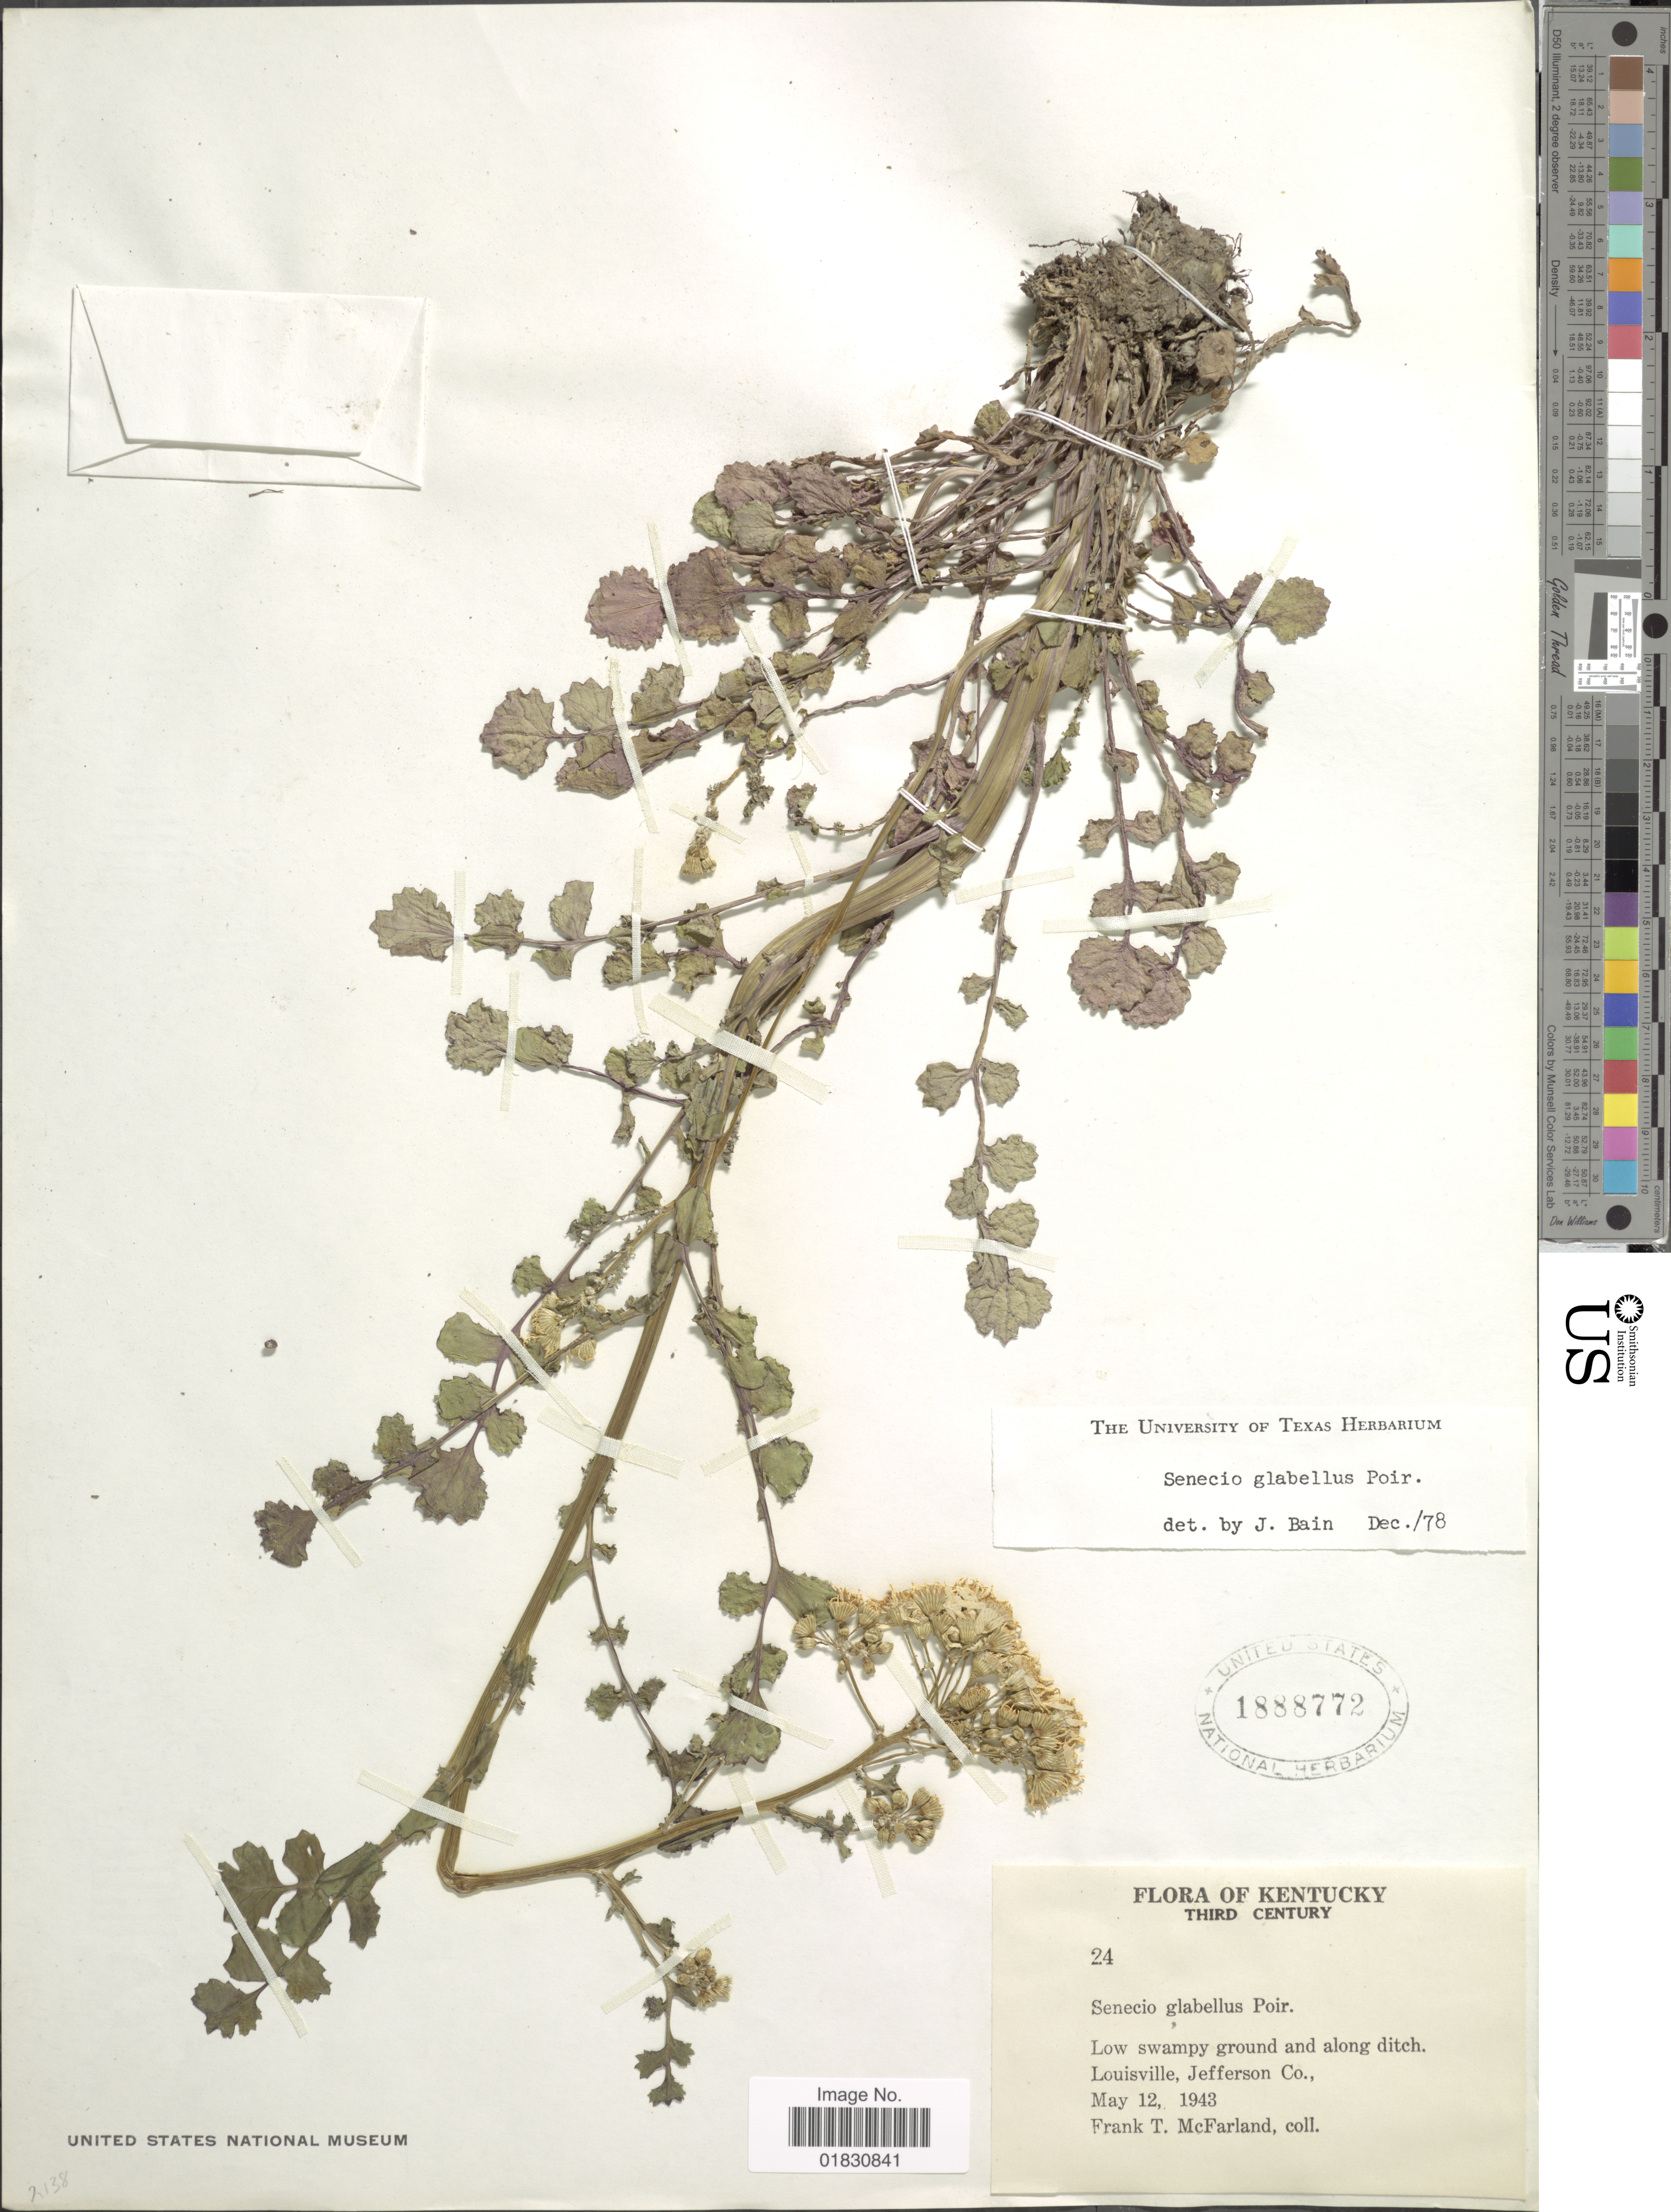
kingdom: Plantae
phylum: Tracheophyta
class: Magnoliopsida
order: Asterales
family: Asteraceae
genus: Packera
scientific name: Packera glabella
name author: (Poir.) C. Jeffrey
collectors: F. McFarland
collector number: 24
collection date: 1943-05-12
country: United States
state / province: Kentucky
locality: Third Century, Louisville, Jefferson Co.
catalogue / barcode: US 1888772